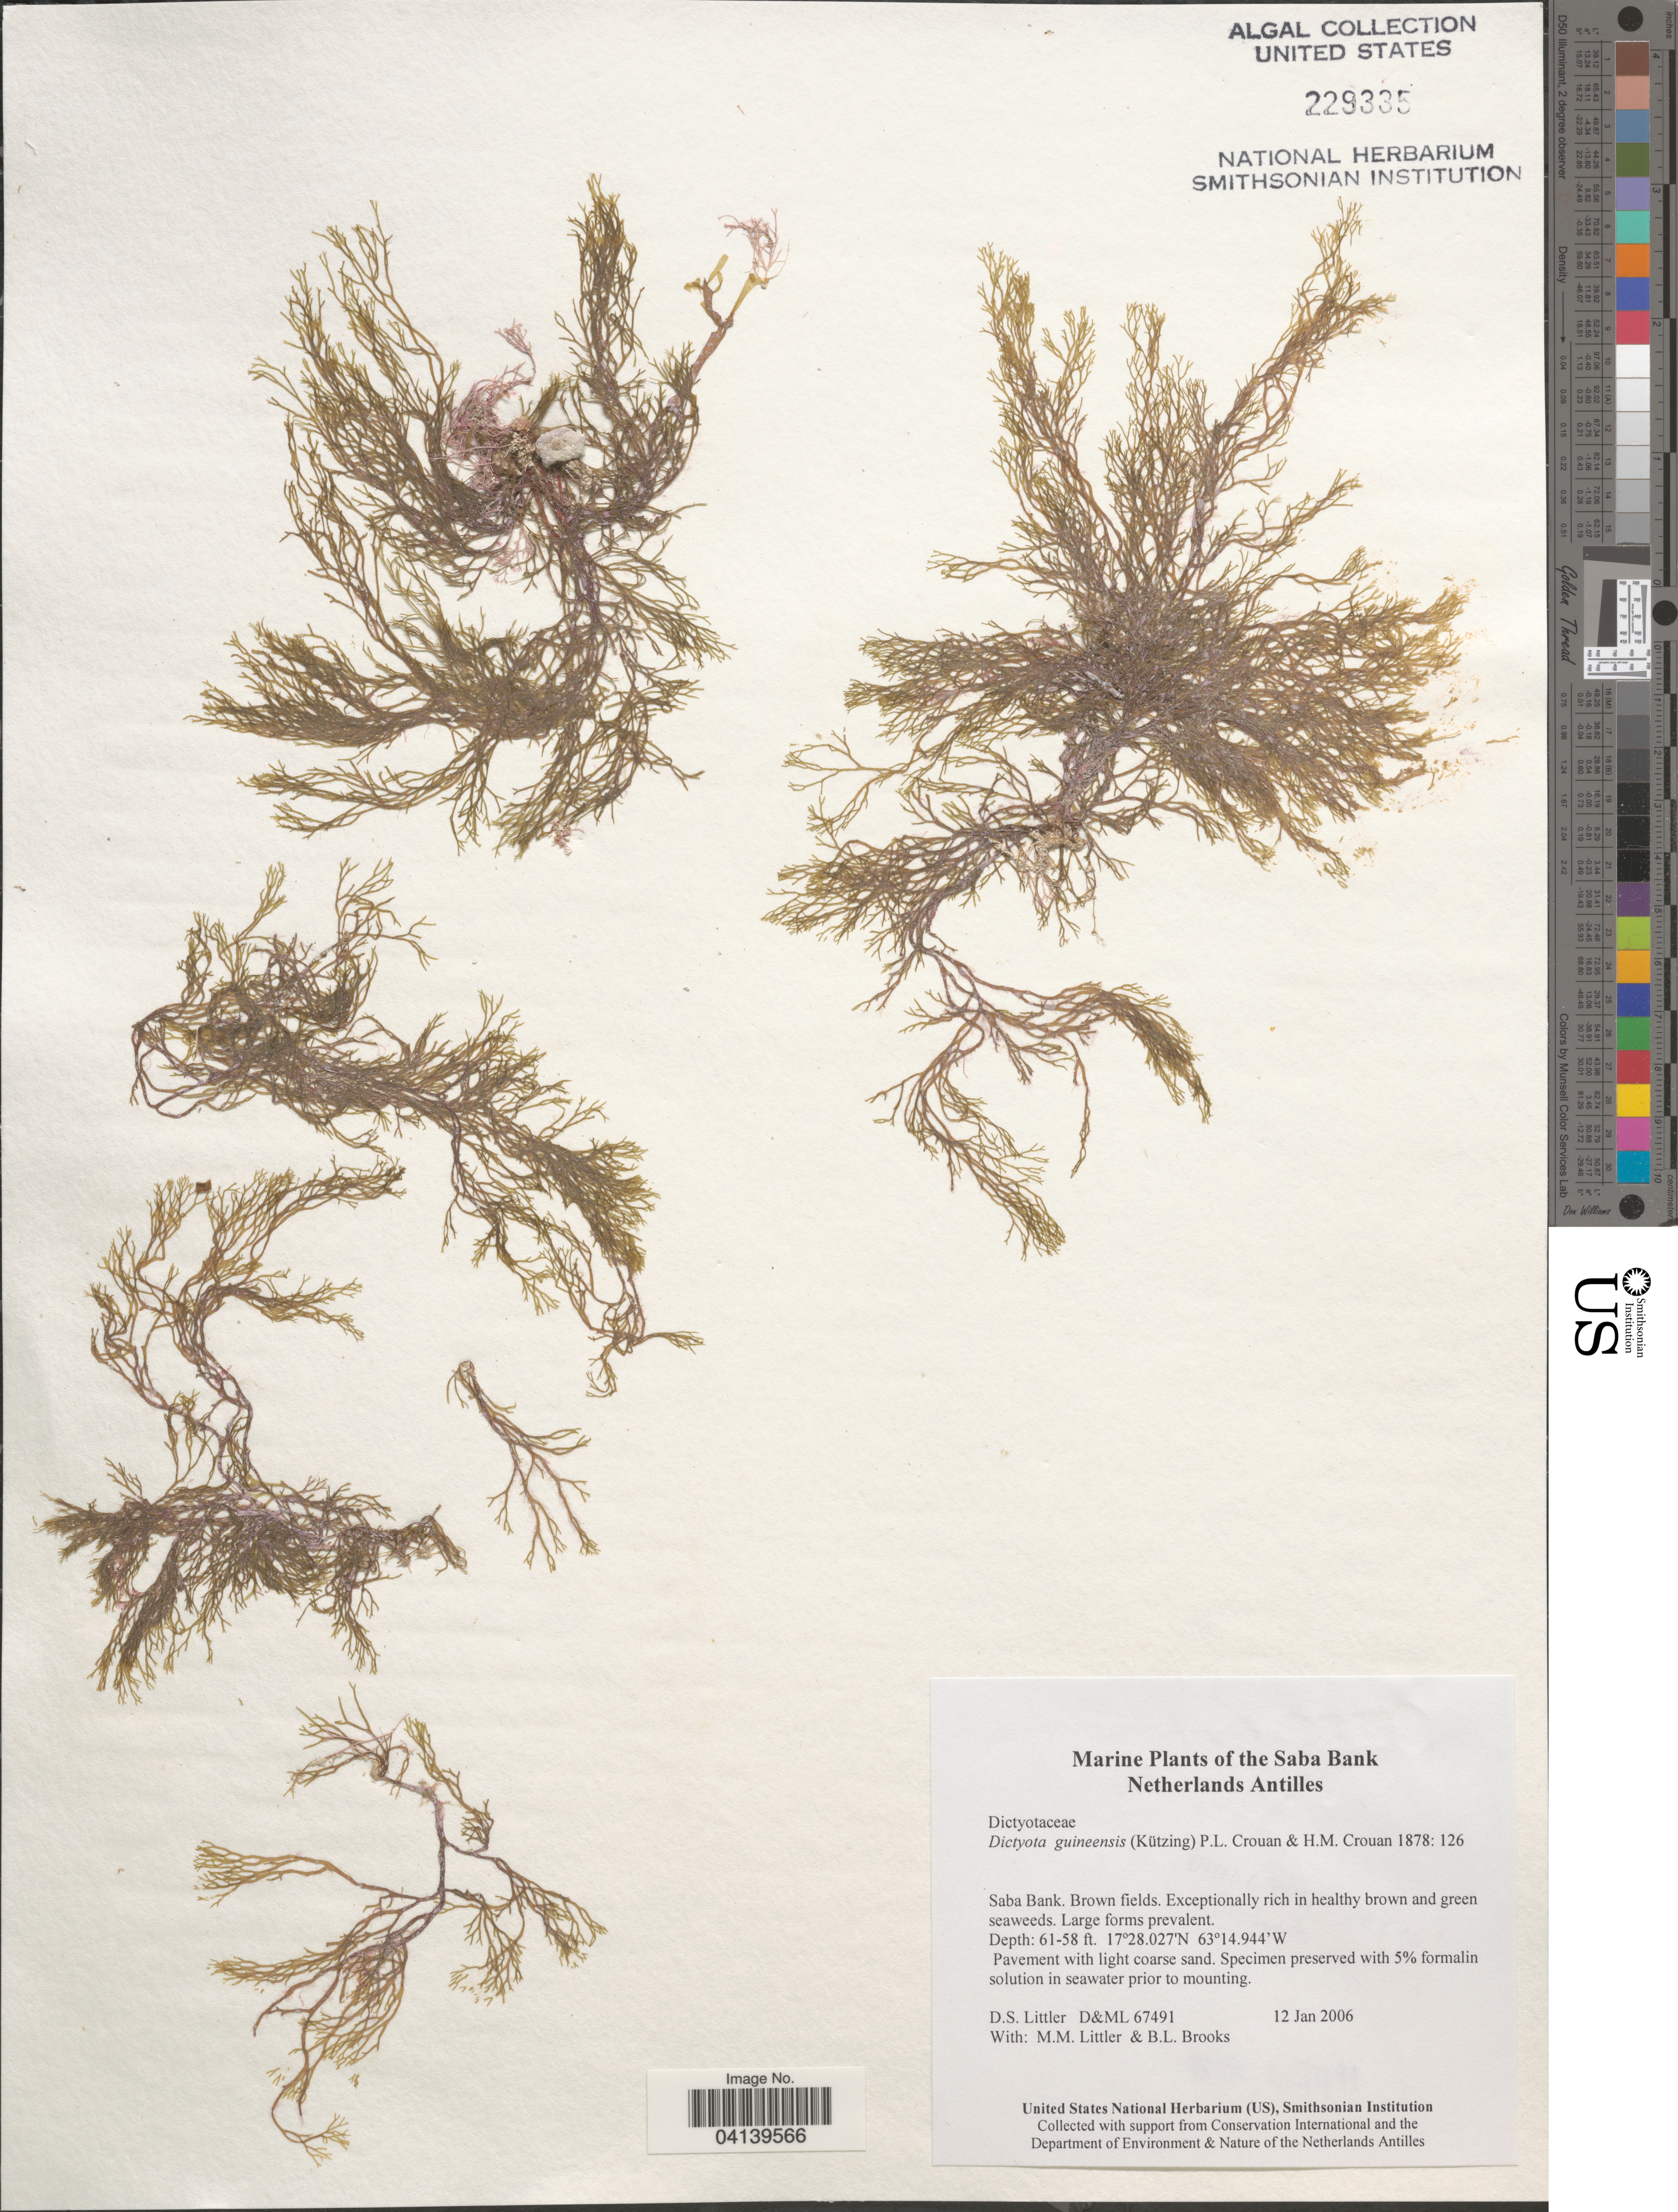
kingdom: Chromista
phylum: Ochrophyta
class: Phaeophyceae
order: Dictyotales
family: Dictyotaceae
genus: Dictyota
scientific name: Dictyota guineensis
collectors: D. S. Littler & B. Brooks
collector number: D&ML67491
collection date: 2006-01-12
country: Netherlands Antilles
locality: Saba Bank. Brown fields.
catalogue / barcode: US 229335